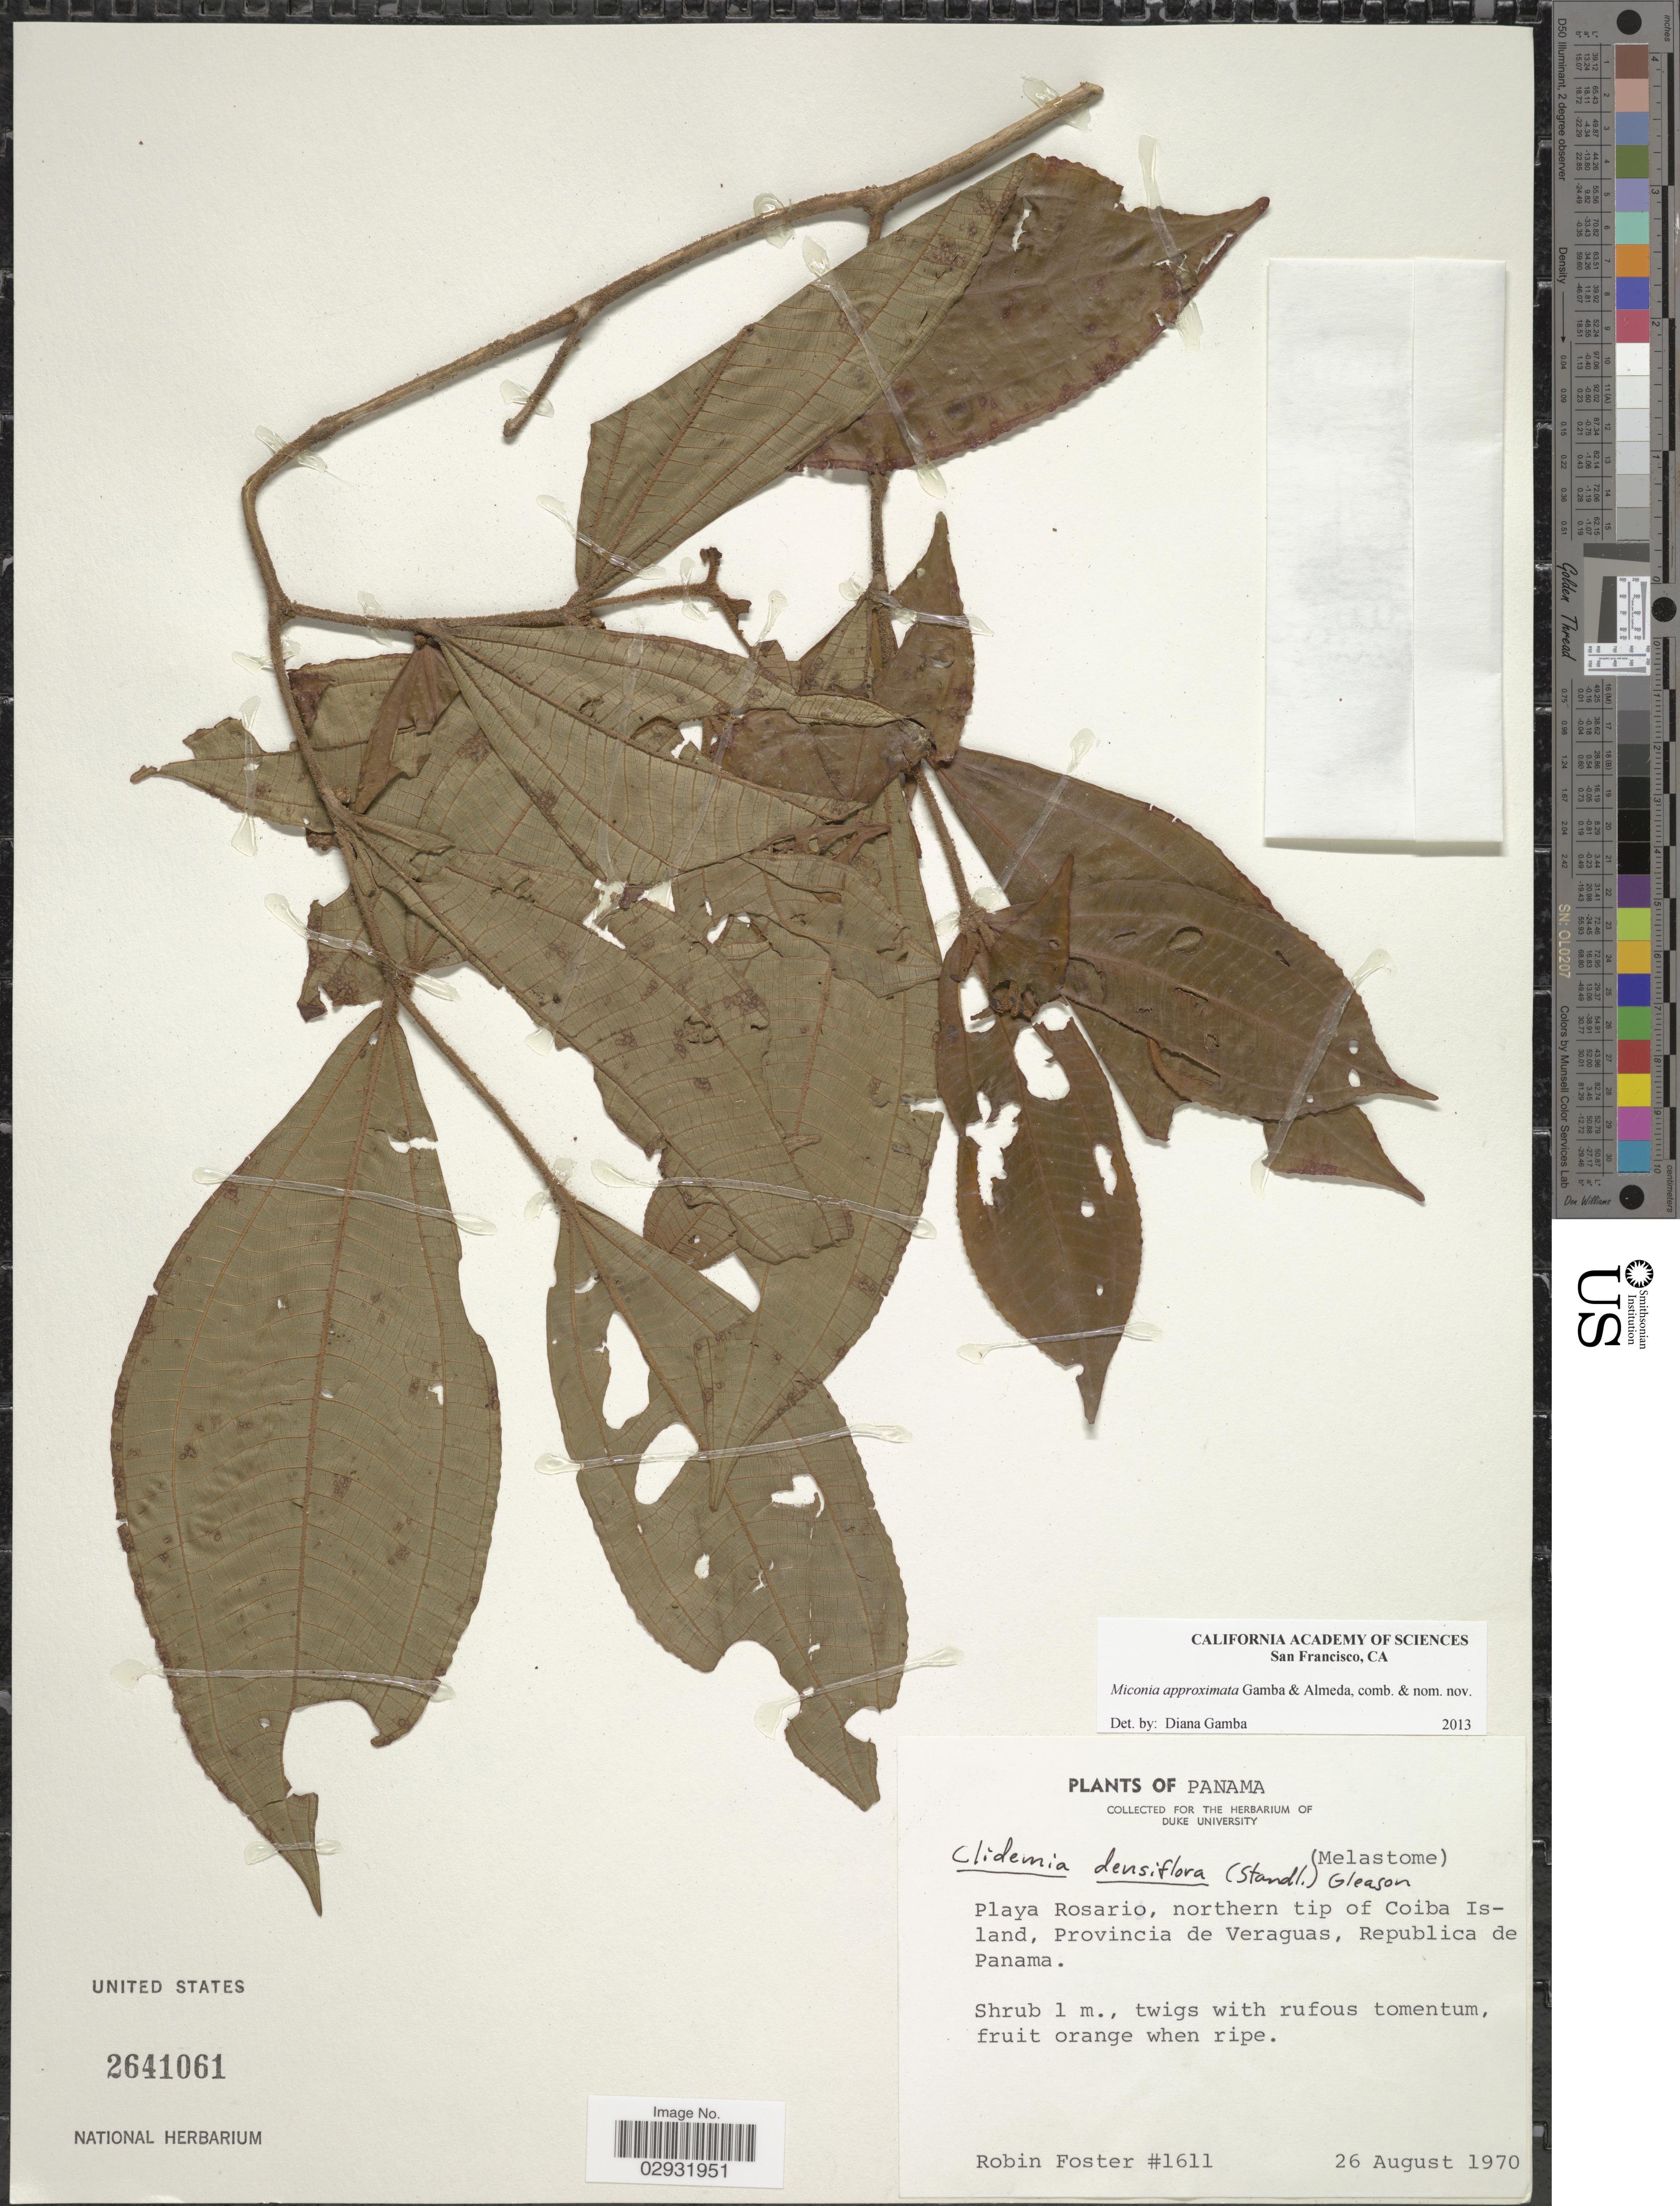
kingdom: Plantae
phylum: Tracheophyta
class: Magnoliopsida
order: Myrtales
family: Melastomataceae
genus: Miconia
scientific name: Miconia approximata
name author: Gamba & Almeda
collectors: R. B. Foster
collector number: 1611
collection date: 1970-08-26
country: Panama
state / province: Veraguas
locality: Playa Rosario, northern tip of Coiba Island, Provincia de Veraguas.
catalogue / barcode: US 2641061